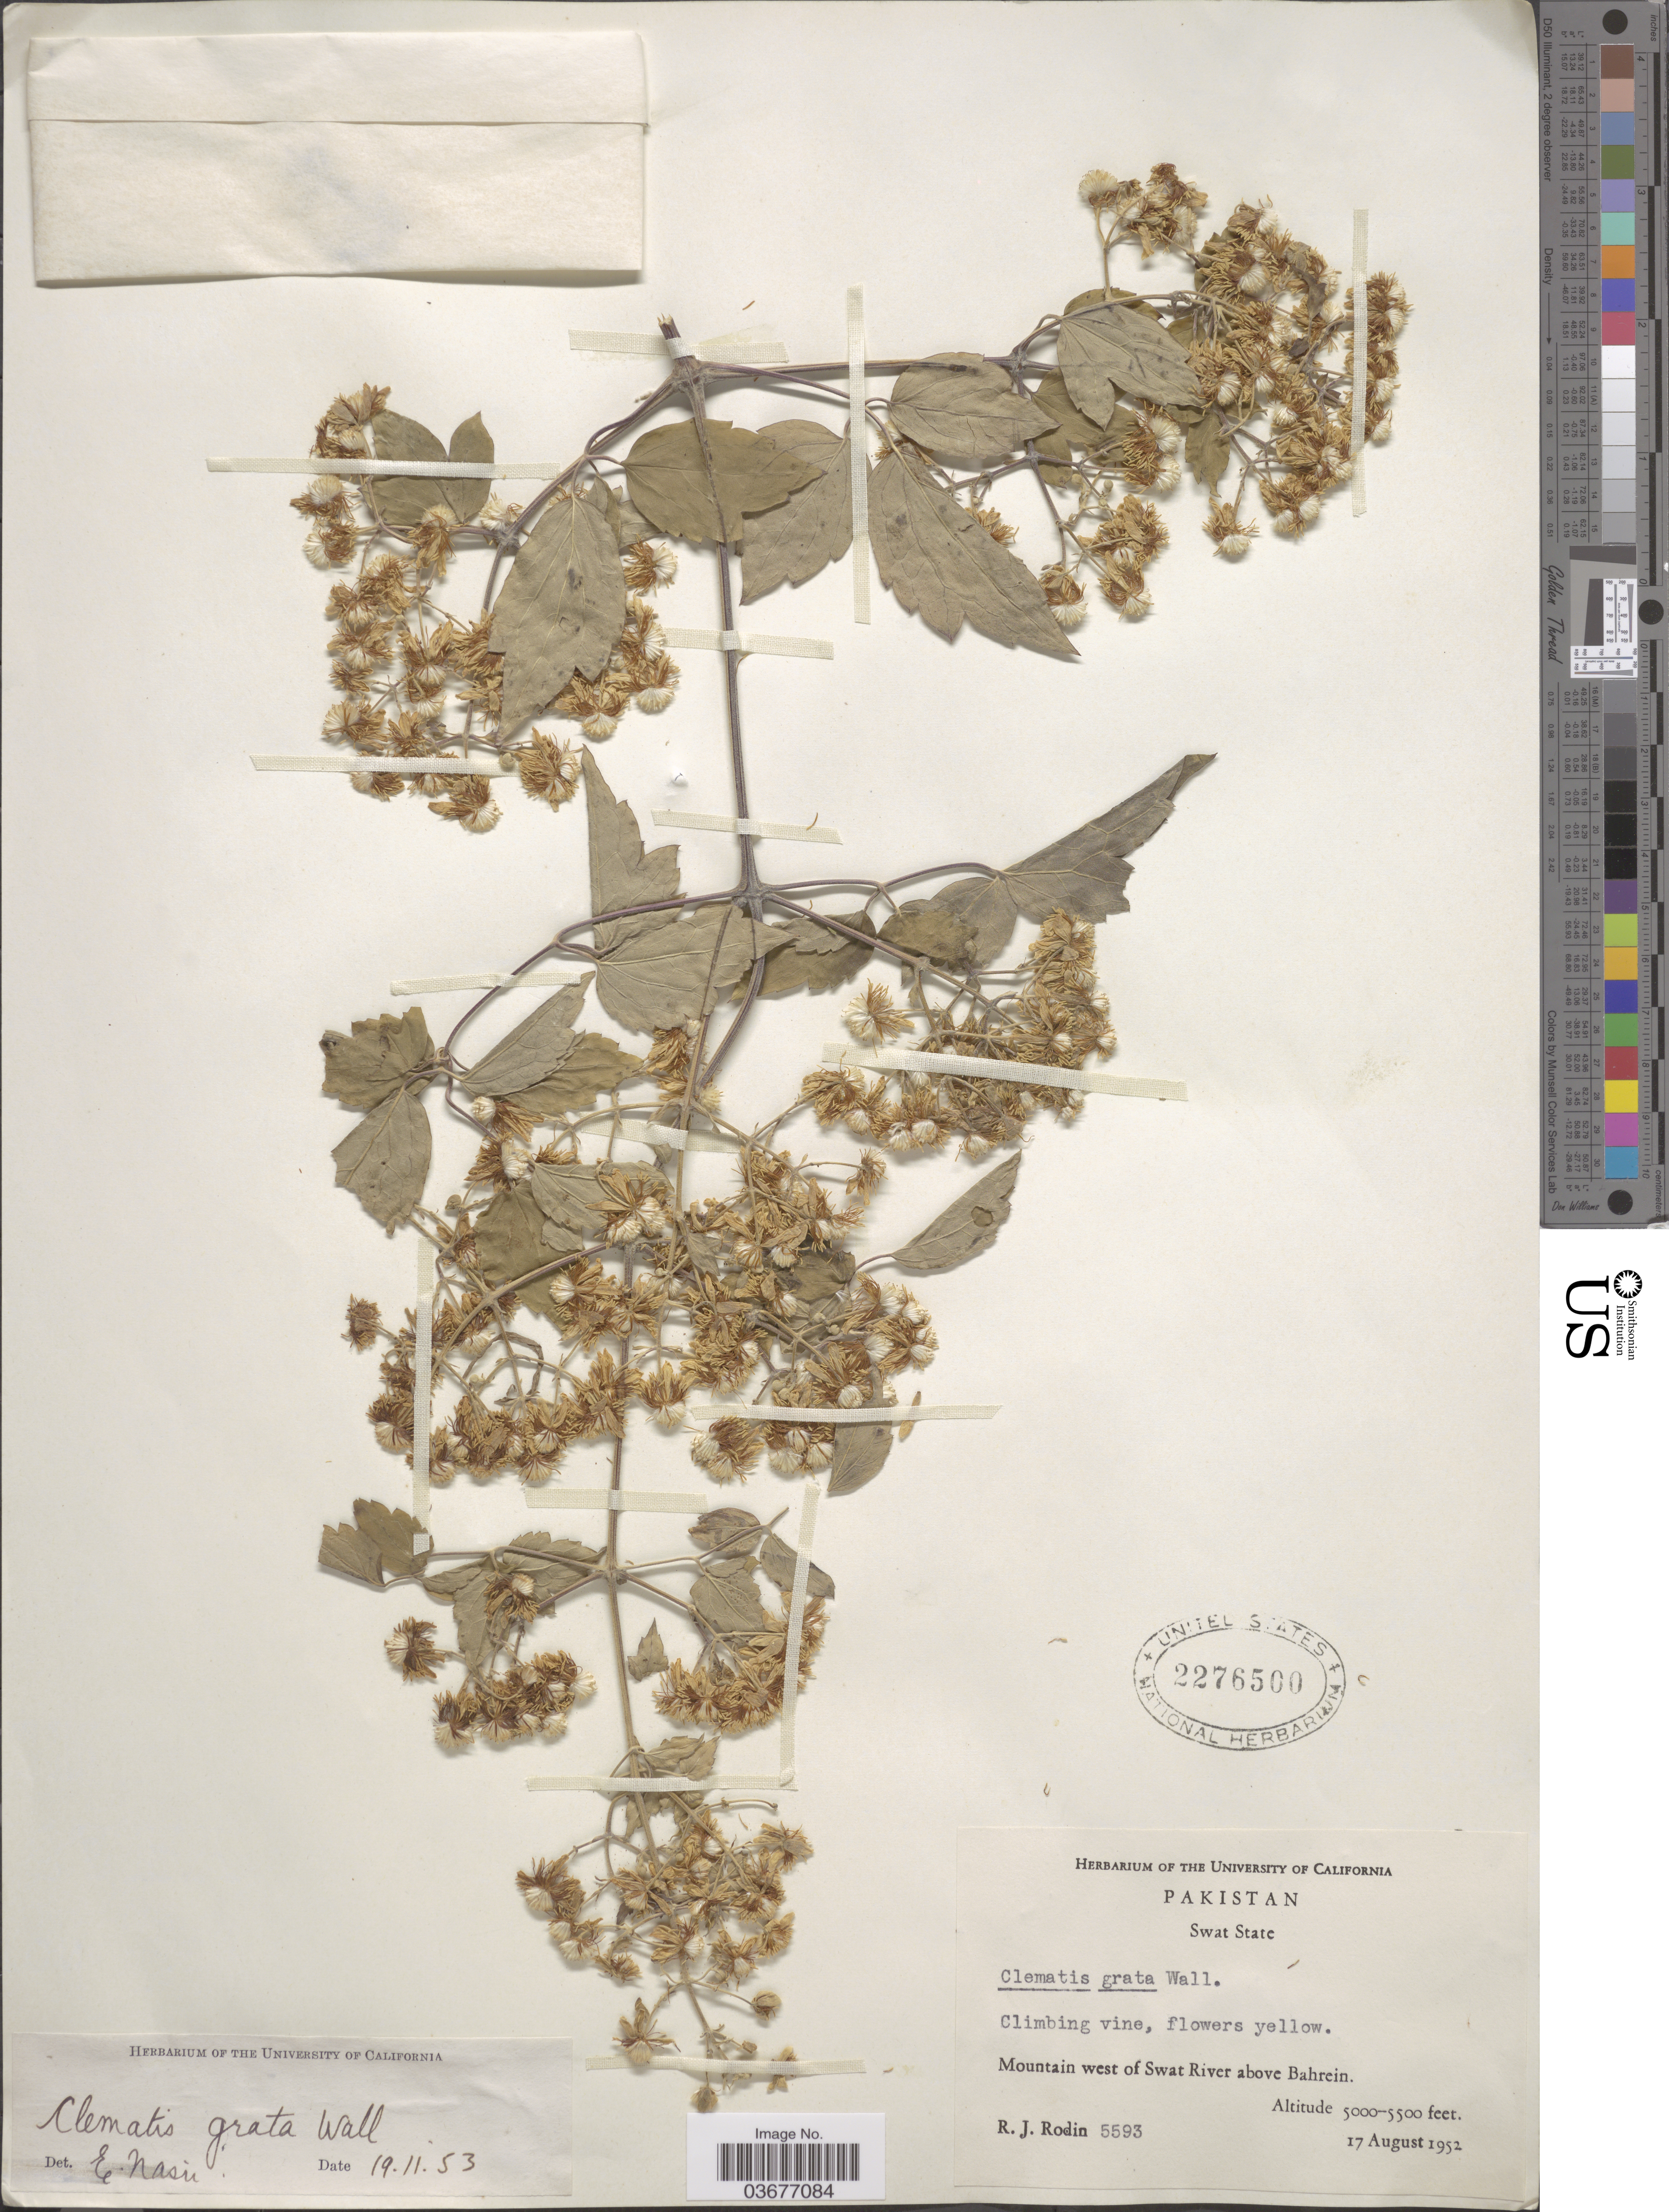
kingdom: Plantae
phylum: Tracheophyta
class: Magnoliopsida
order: Ranunculales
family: Ranunculaceae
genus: Clematis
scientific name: Clematis grata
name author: Wall.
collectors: R. J. Rodin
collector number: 5593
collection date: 1952-08-17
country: Pakistan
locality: Swat State. Mountain west of Swat River above Bahrein.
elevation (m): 1524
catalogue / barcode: US 2276500